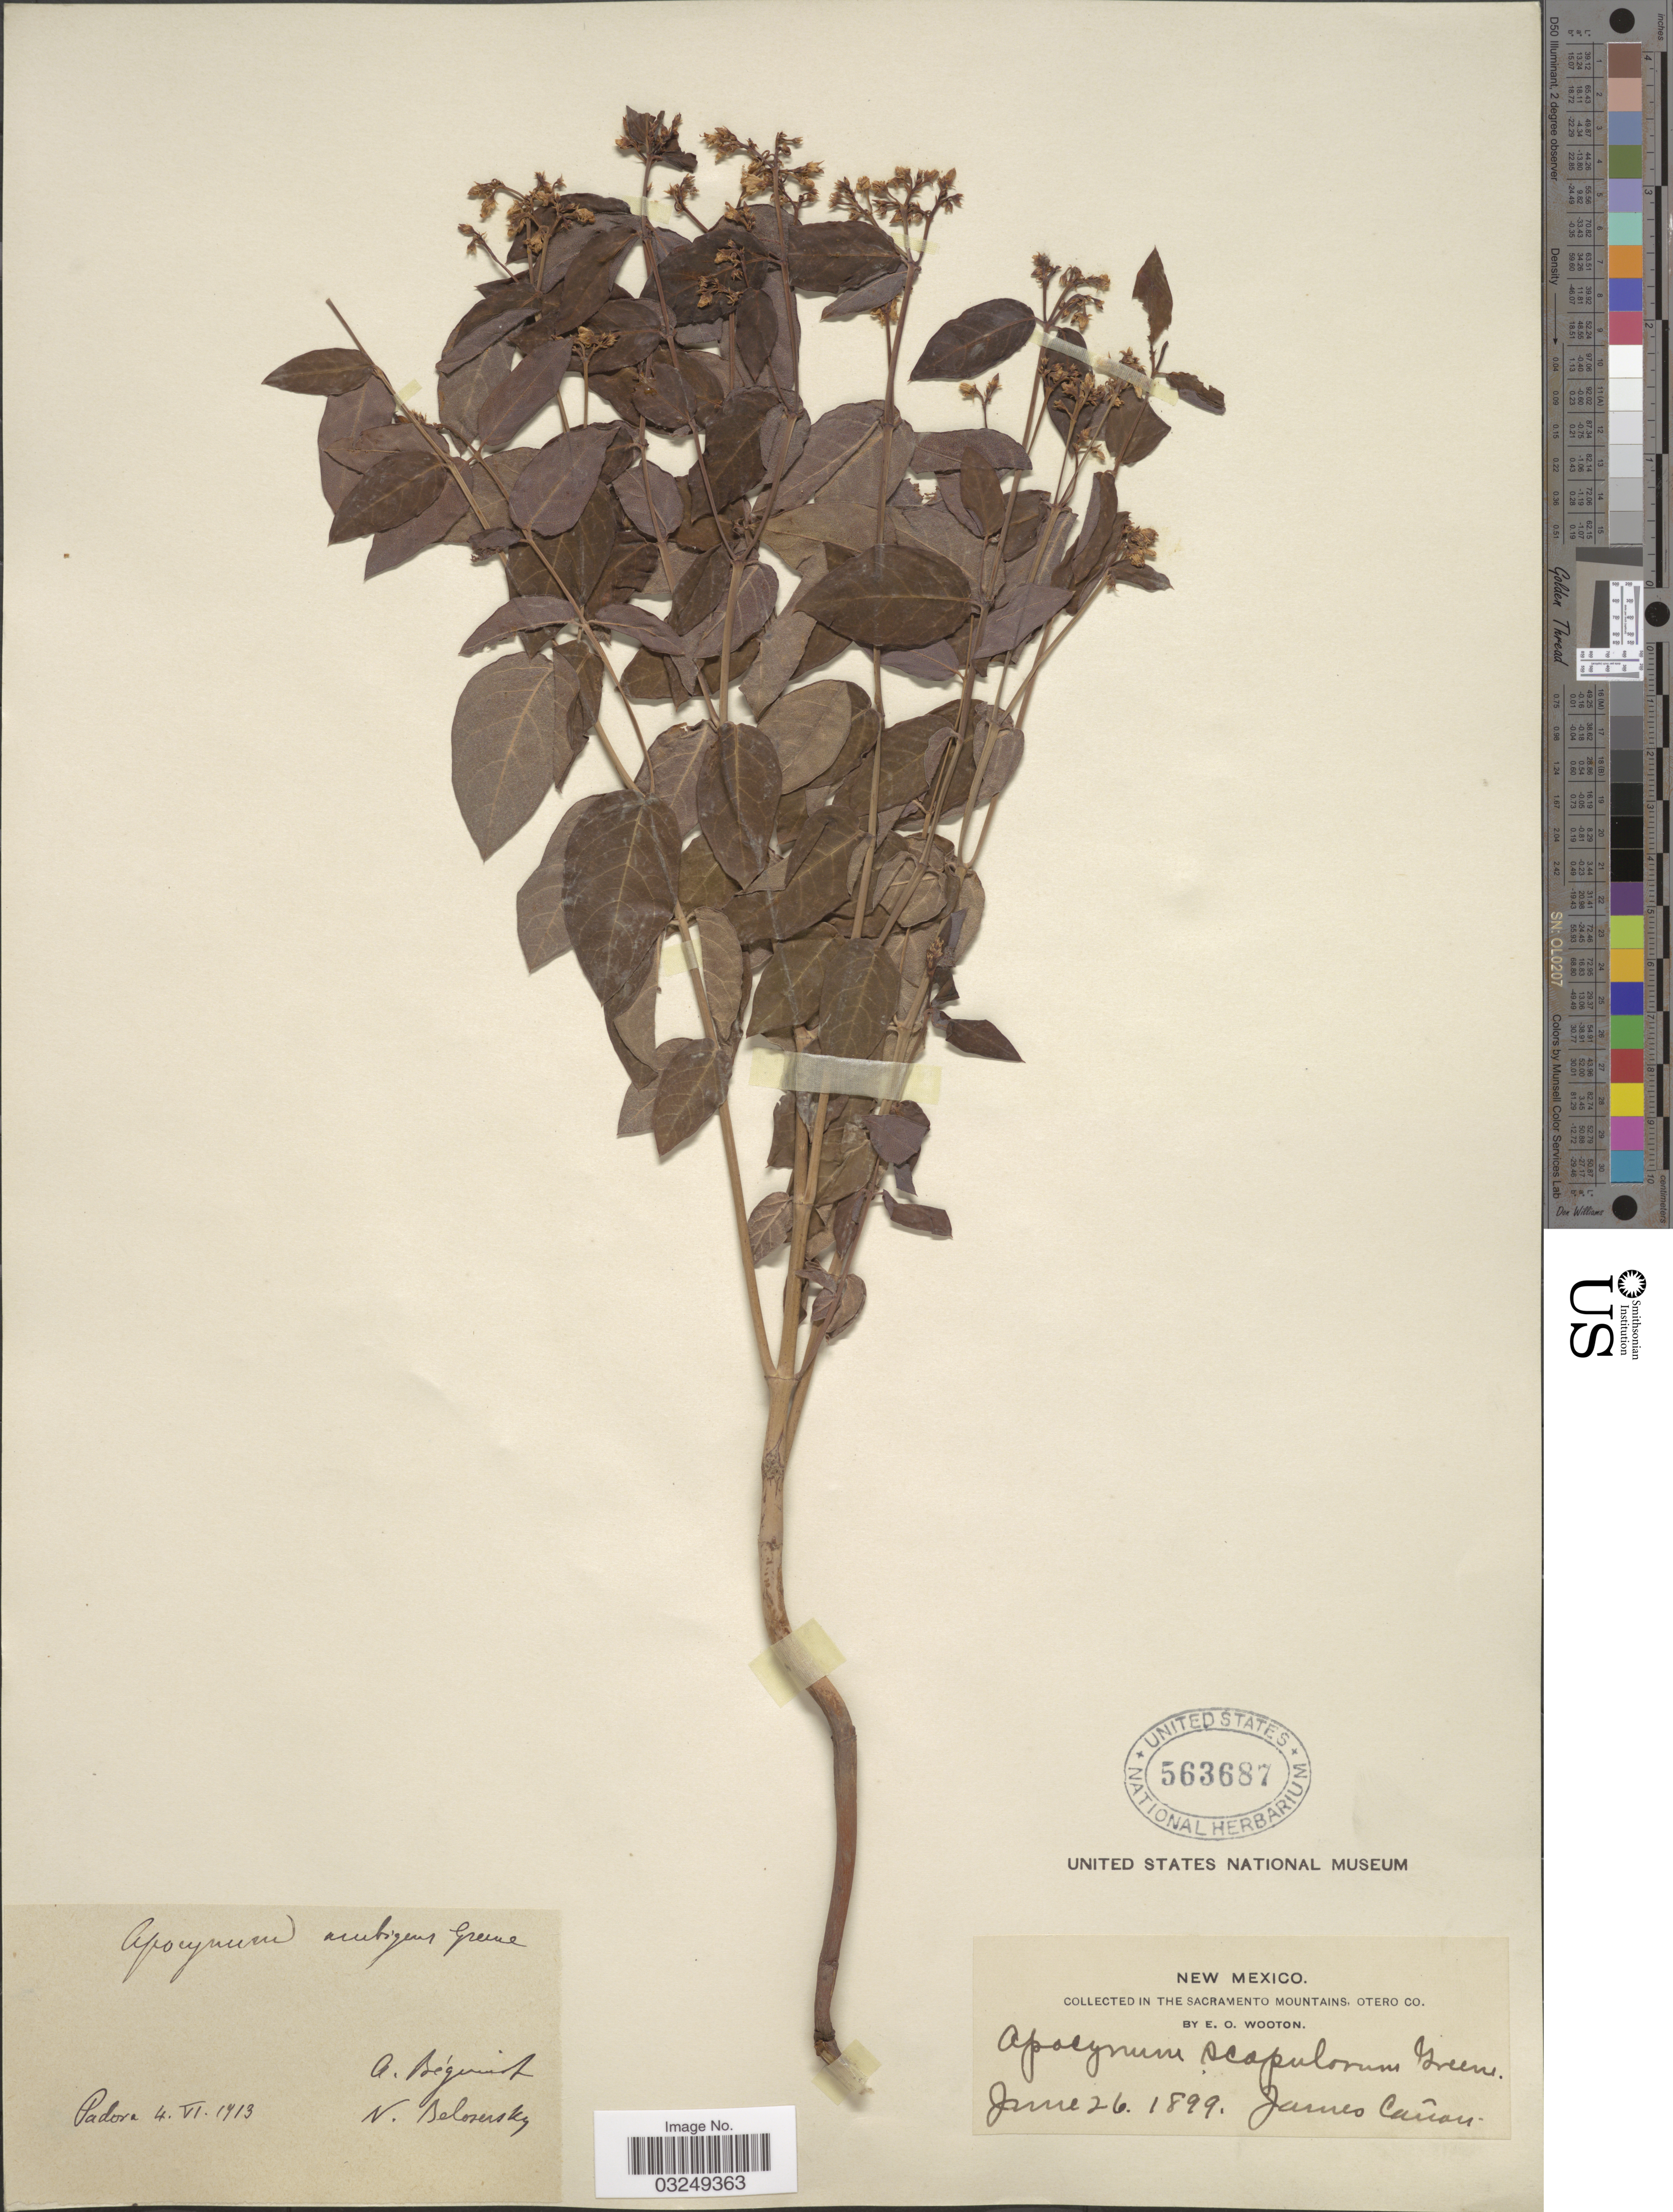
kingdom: Plantae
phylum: Tracheophyta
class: Magnoliopsida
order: Gentianales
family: Apocynaceae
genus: Apocynum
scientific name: Apocynum ambigens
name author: S.W. Greene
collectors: E. O. Wooton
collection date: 1899-06-26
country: United States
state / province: New Mexico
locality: Collected in the Sacramento Mountains, Otero Co. James Cañon.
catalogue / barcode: US 563687